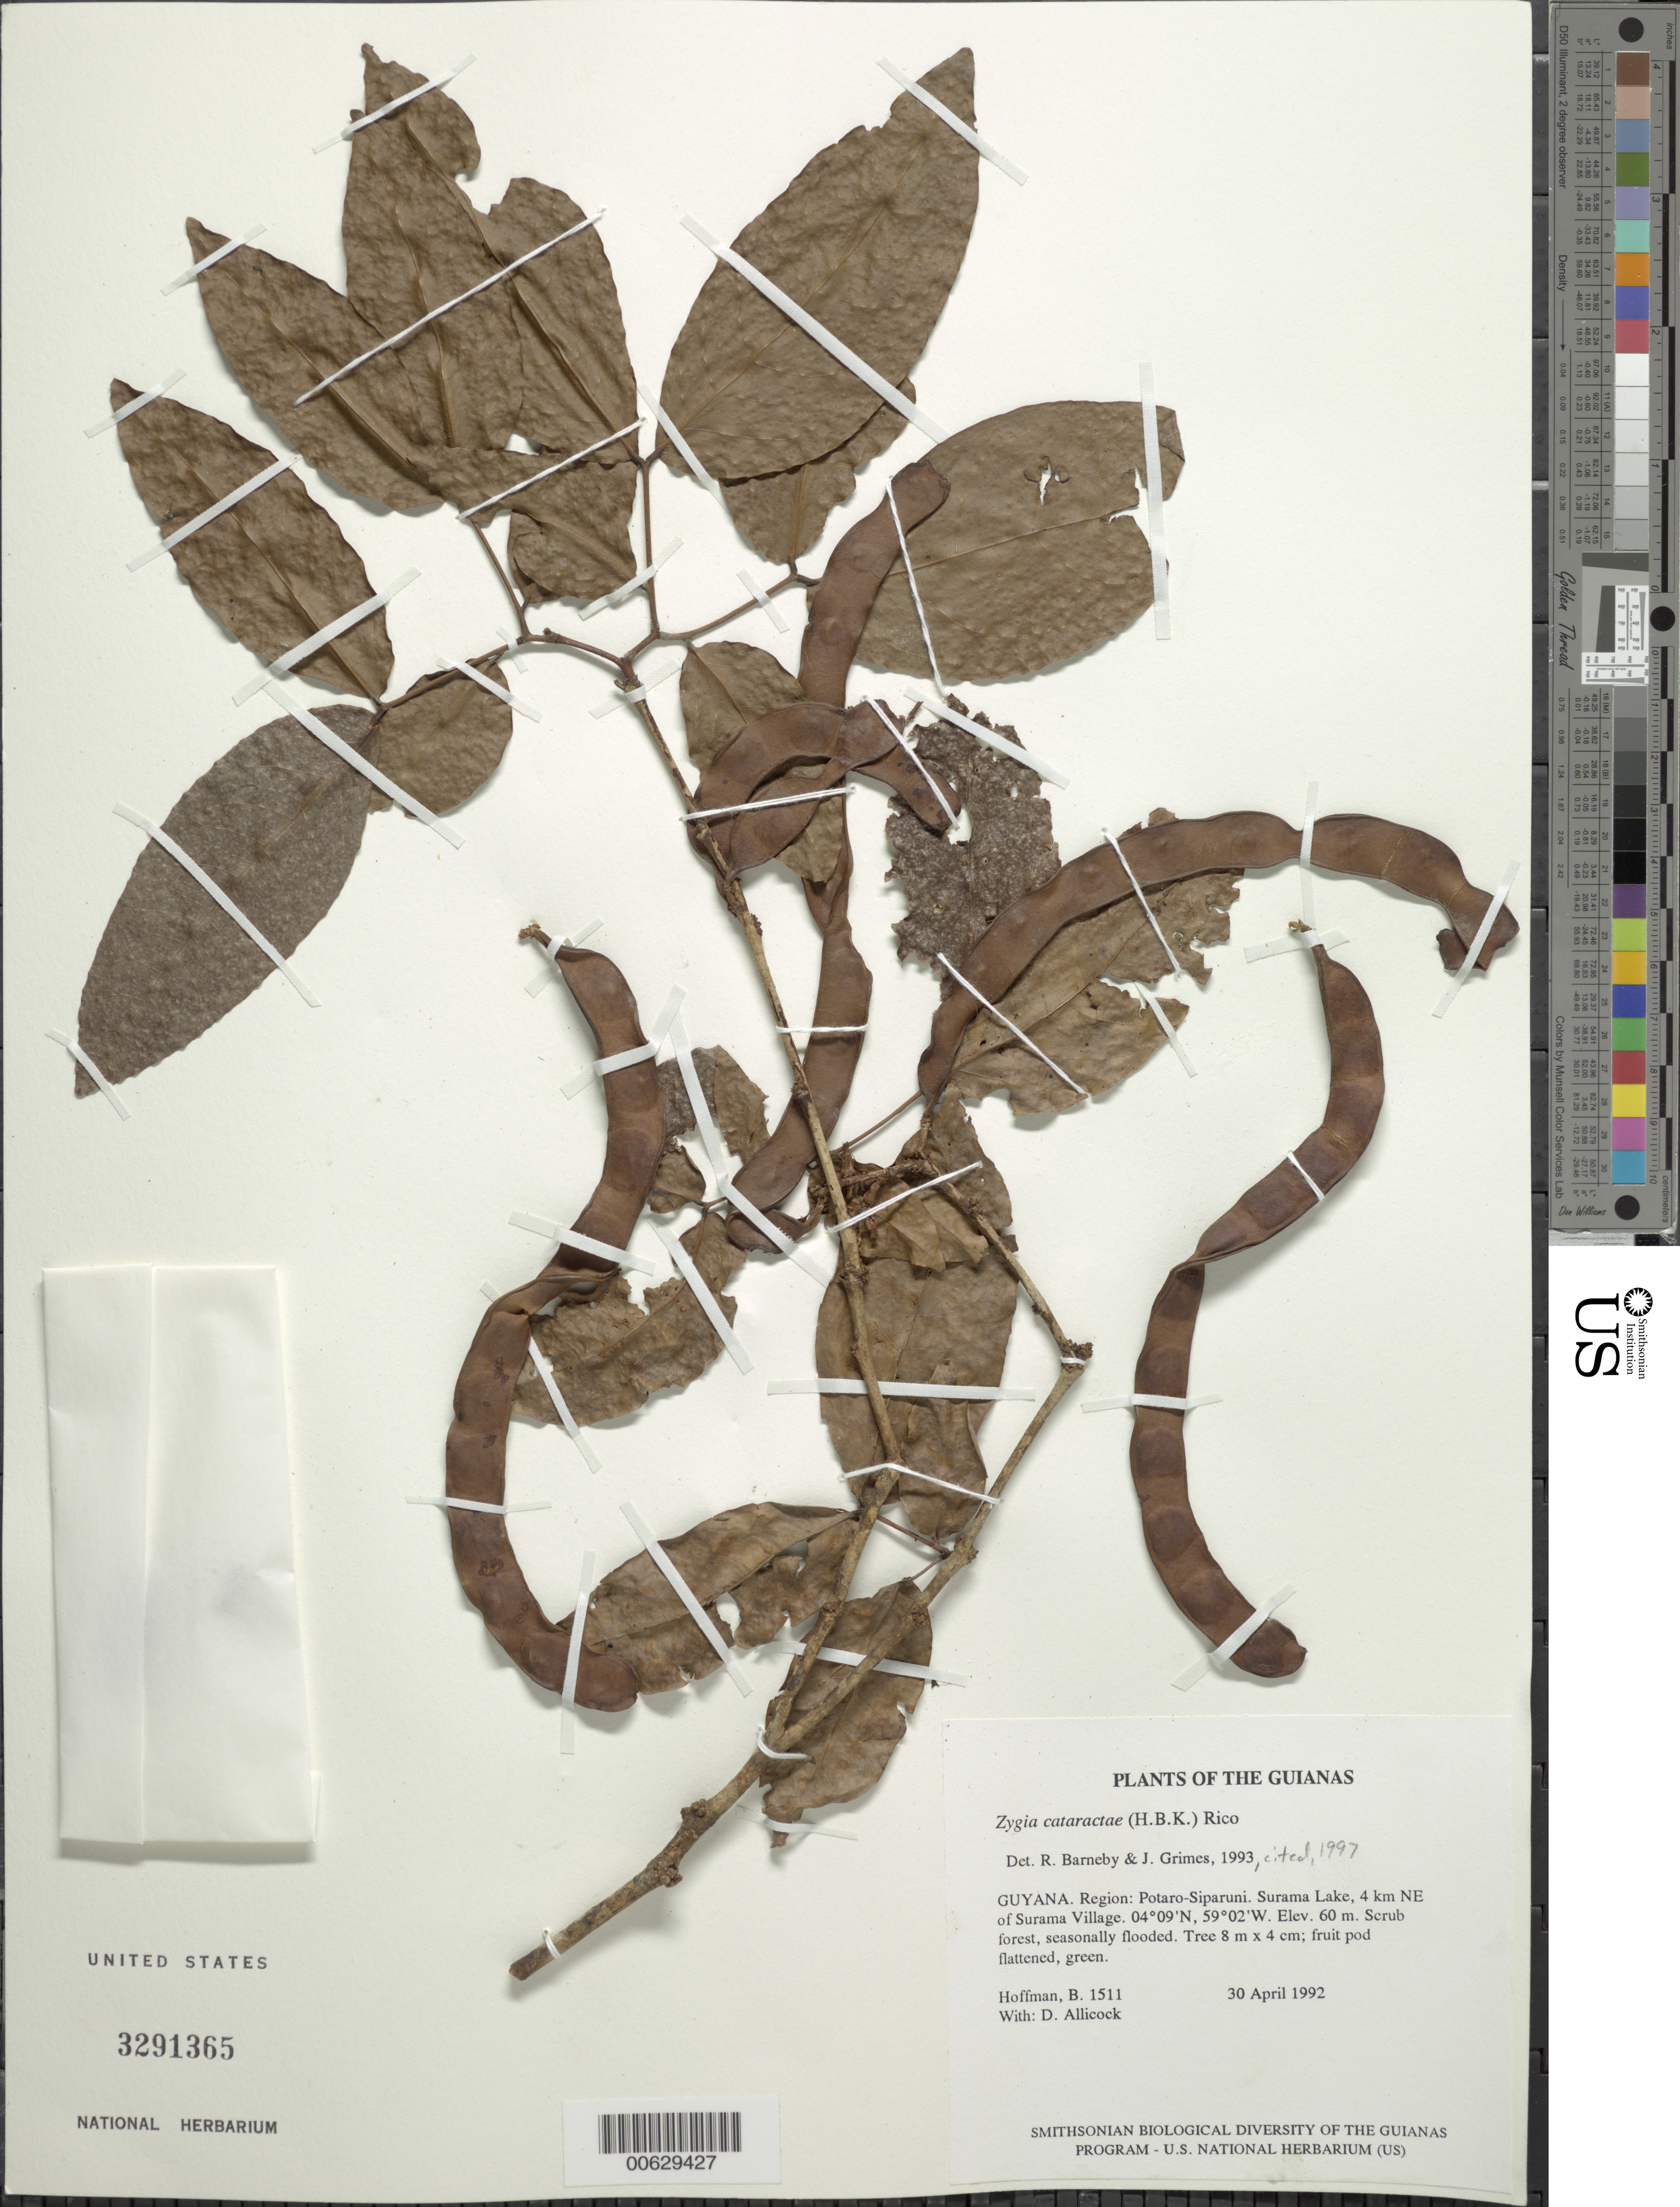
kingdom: Plantae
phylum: Tracheophyta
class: Magnoliopsida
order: Fabales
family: Fabaceae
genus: Zygia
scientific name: Zygia cataractae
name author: (Kunth) L. Rico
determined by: Barneby, R. C.; Grimes, J. W.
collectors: B. Hoffman & D. Allicock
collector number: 1511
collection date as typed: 30 April 1992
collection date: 1992-04-30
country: Guyana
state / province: Potaro-Siparuni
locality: Surama Lake, 4 km NE of Surama village. Iwokrama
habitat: Scrub forest, seasonally flooded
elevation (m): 60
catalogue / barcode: US 3291365